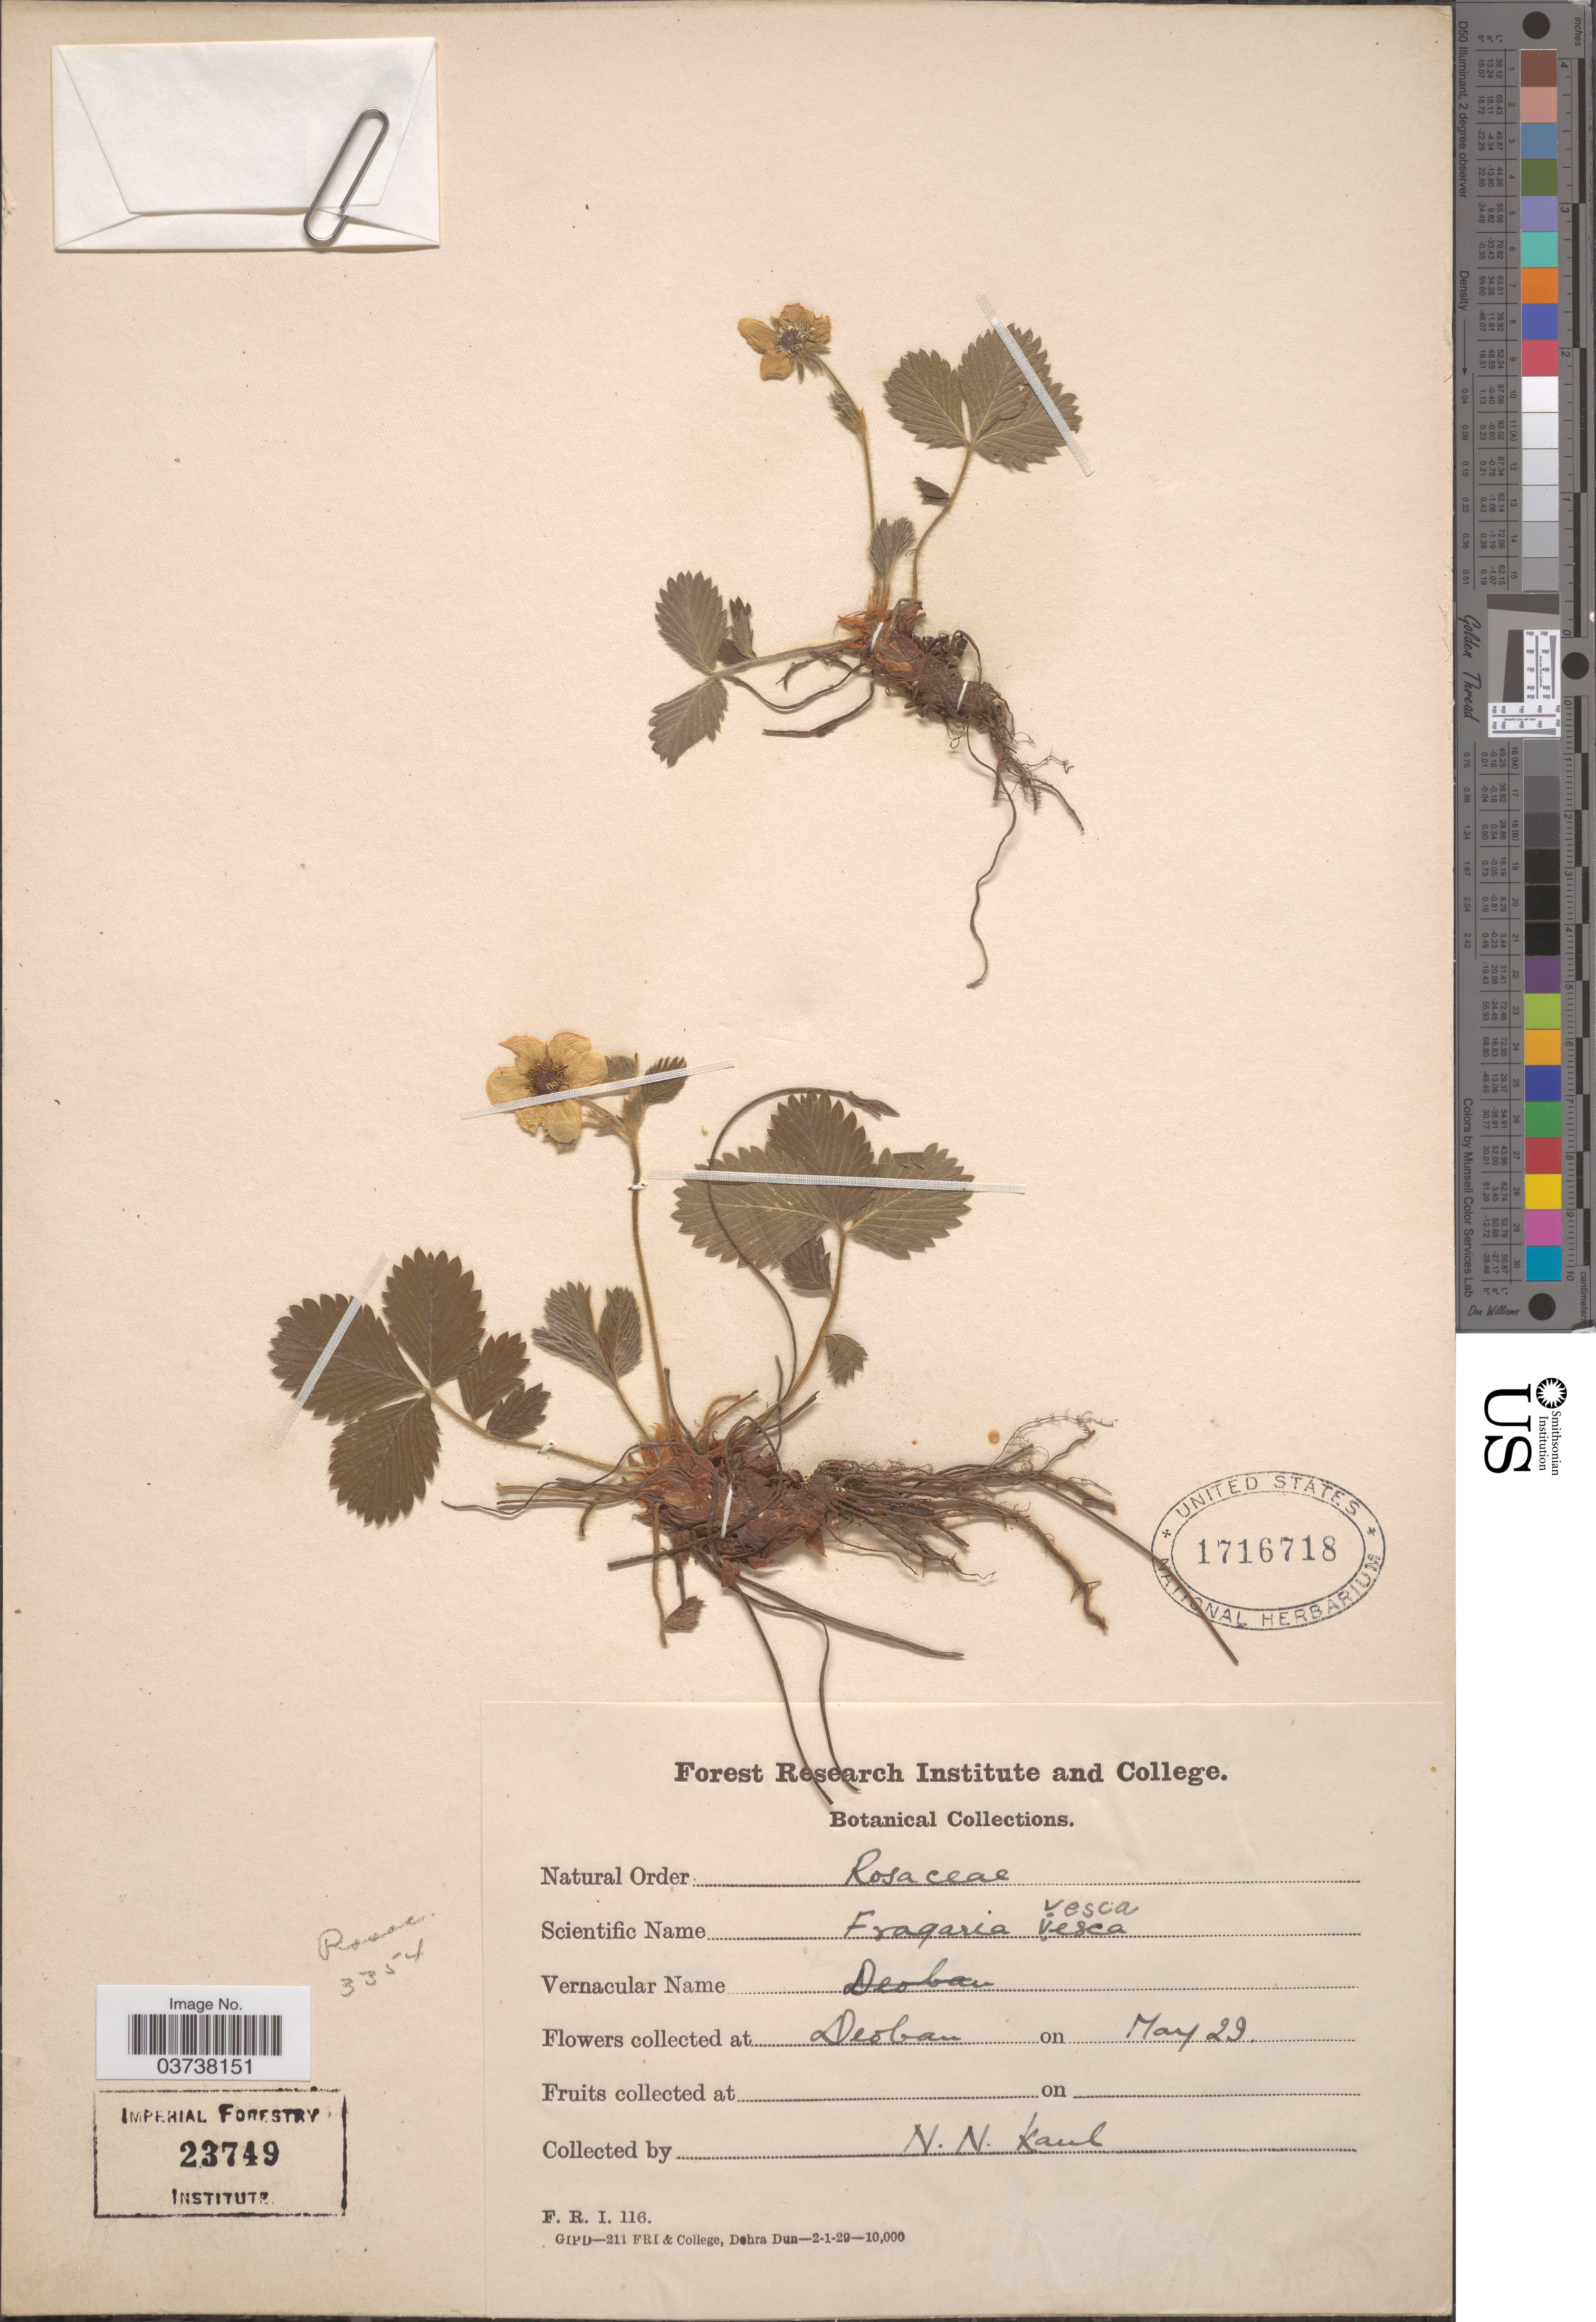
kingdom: Plantae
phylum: Tracheophyta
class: Magnoliopsida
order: Rosales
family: Rosaceae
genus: Fragaria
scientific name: Fragaria vesca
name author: L.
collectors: N. Kaul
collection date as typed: Transcribed d/m/y: /5/29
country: India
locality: Deoban.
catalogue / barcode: US 1716718